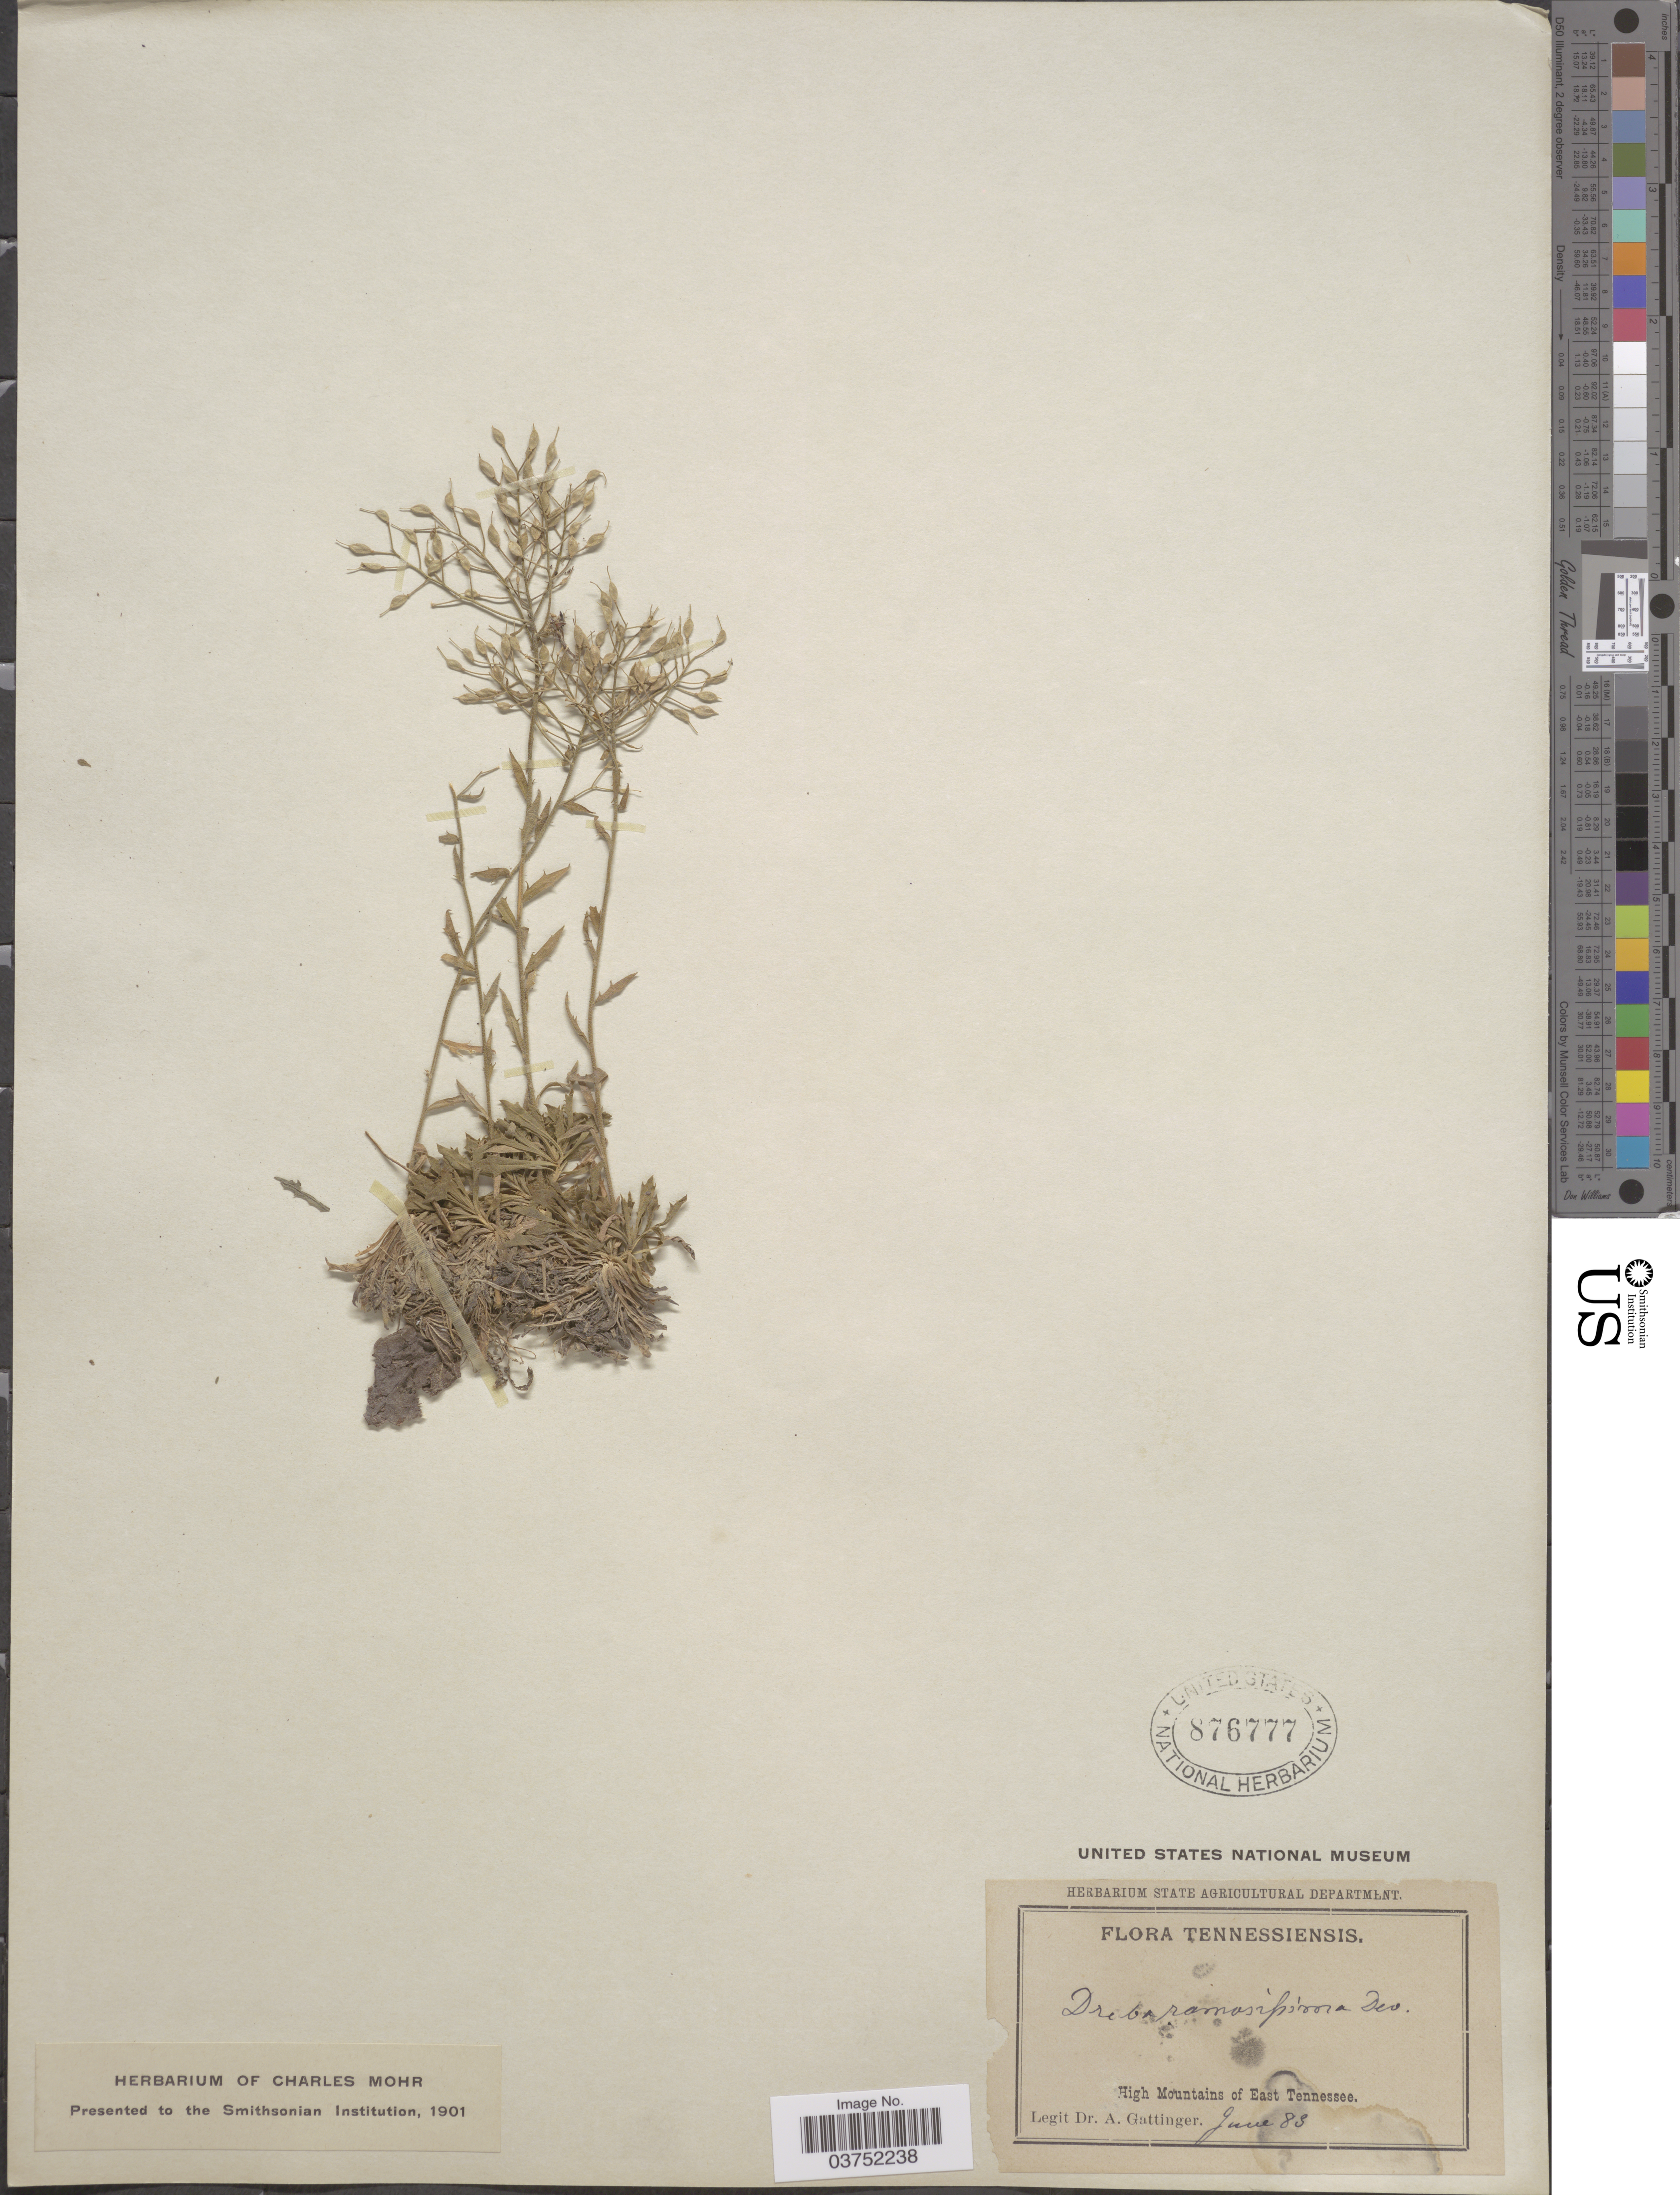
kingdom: Plantae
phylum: Tracheophyta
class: Magnoliopsida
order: Brassicales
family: Brassicaceae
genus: Draba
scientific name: Draba ramosissima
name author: Desv.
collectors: A. Gattinger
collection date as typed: Transcribed d/m/y: /6/83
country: United States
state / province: Tennessee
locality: High Mountains of East Tennessee.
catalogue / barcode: US 876777